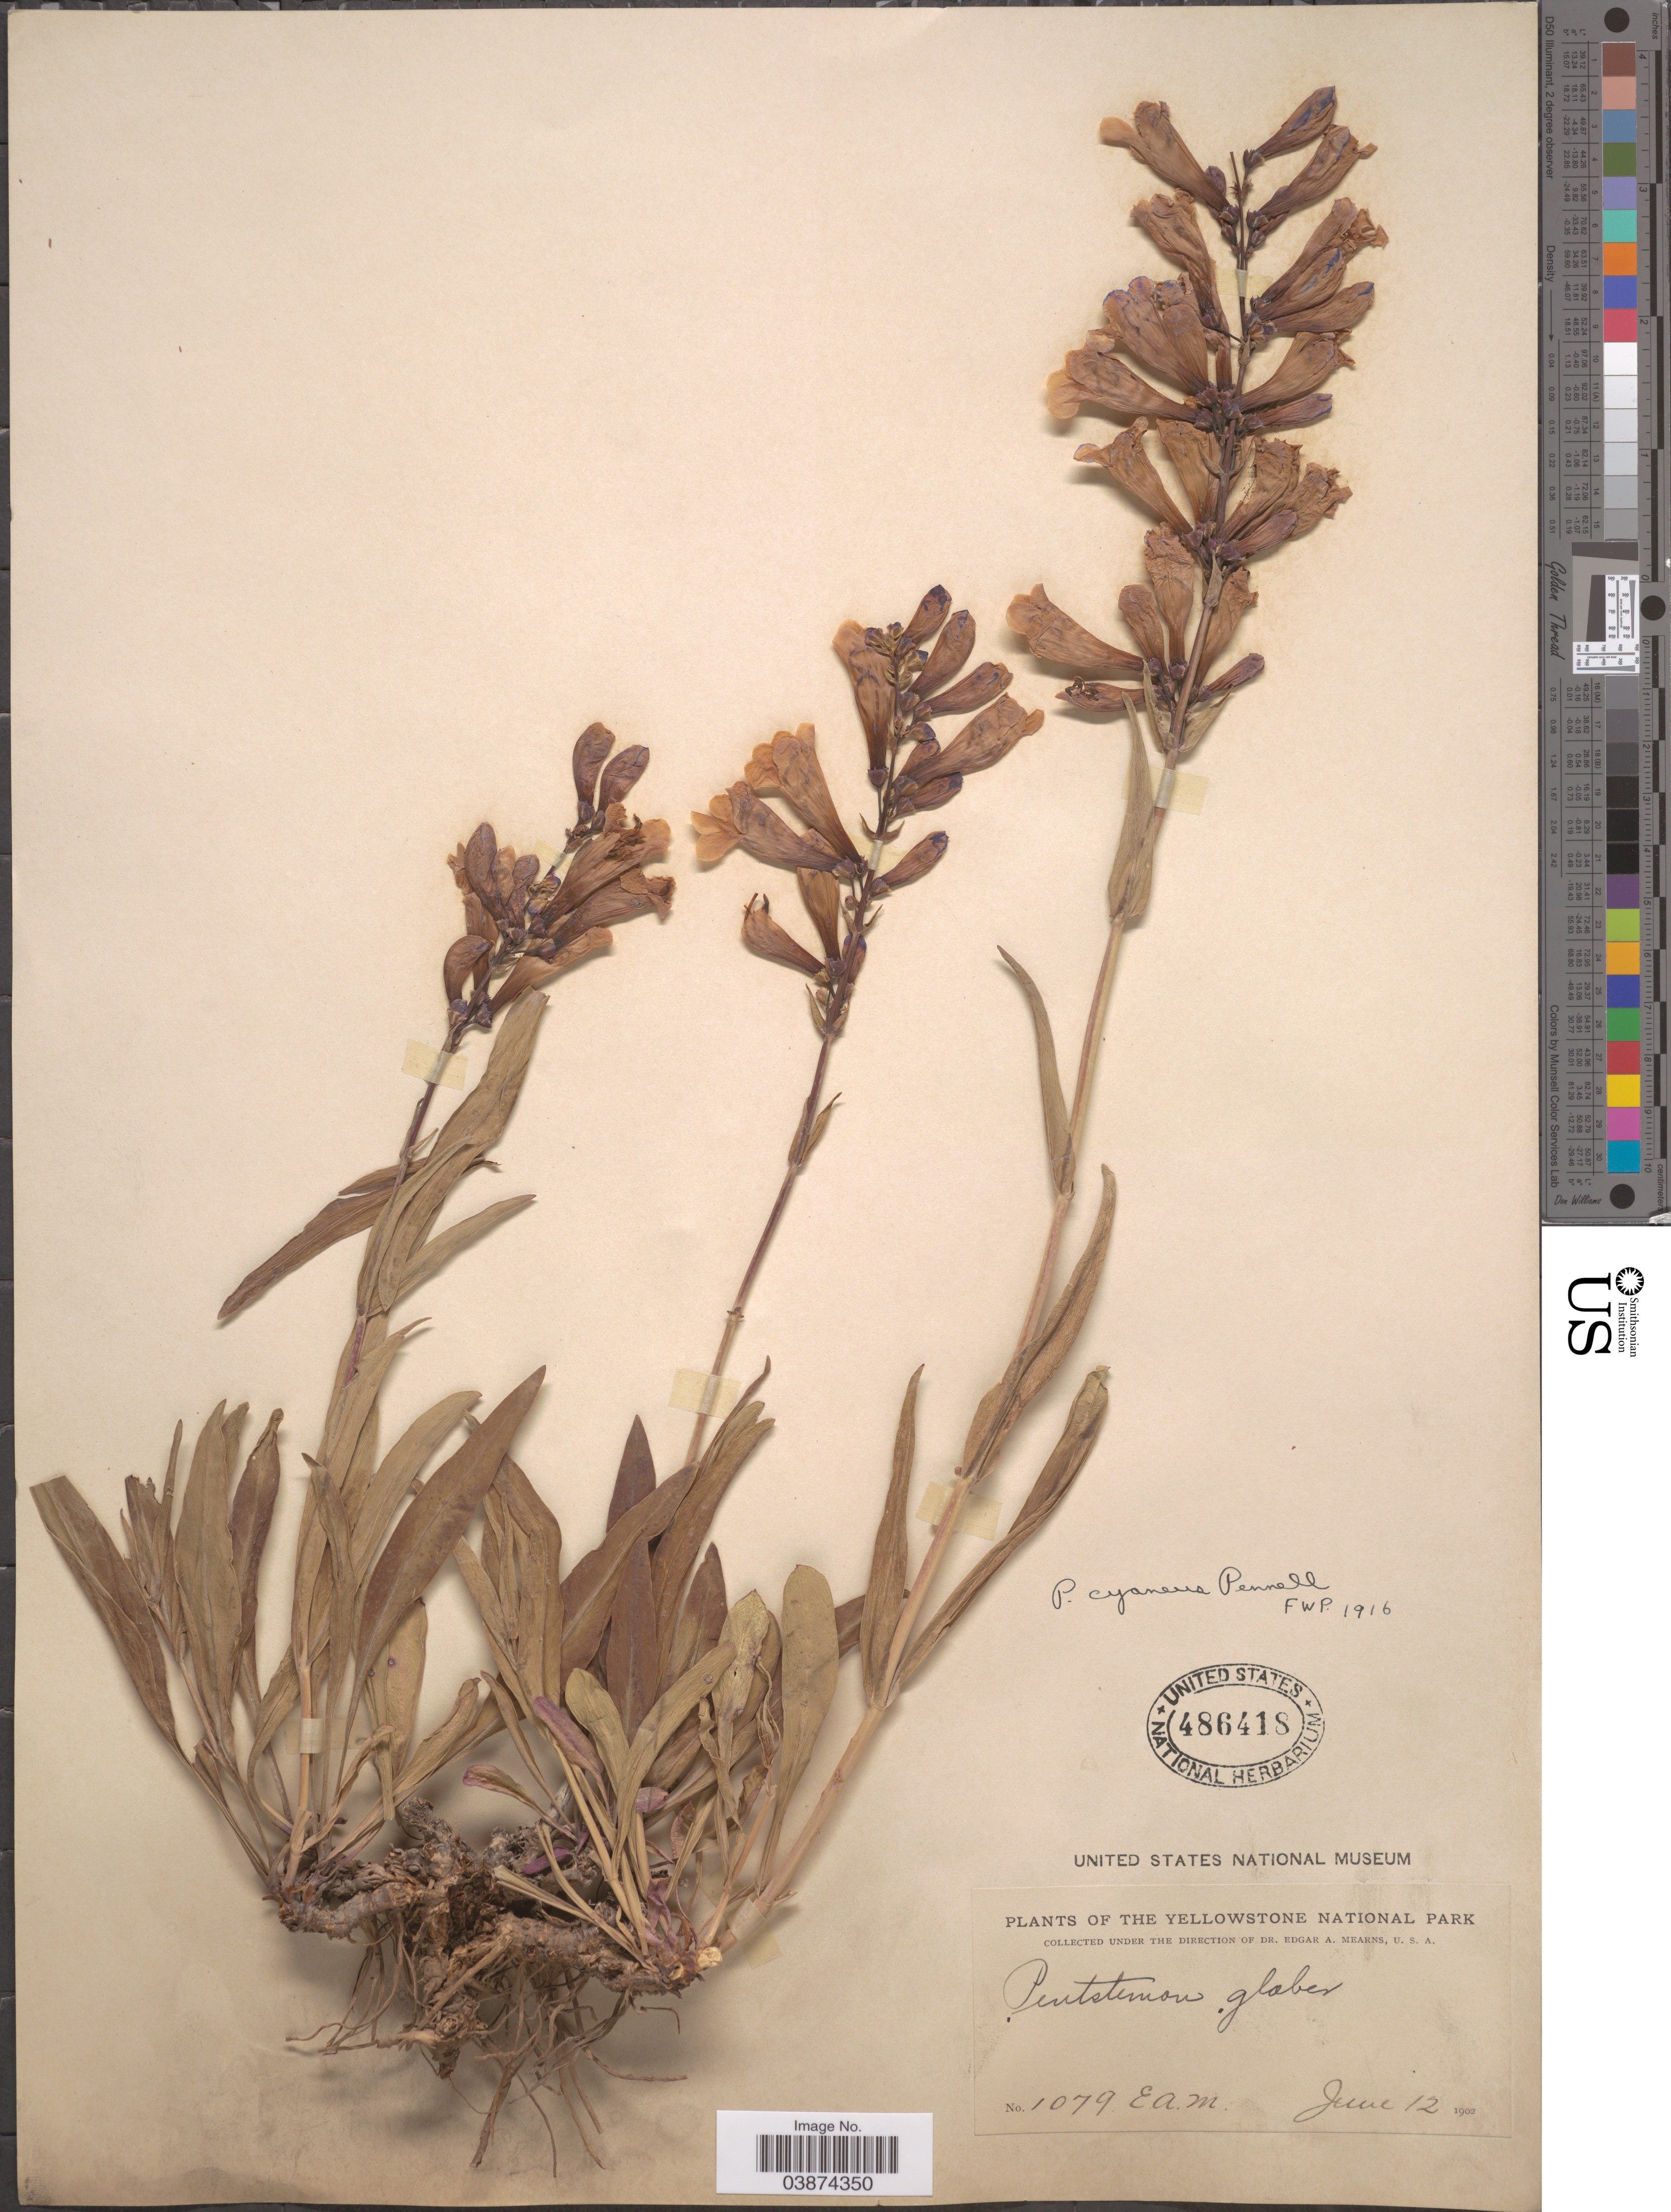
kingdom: Plantae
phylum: Tracheophyta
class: Magnoliopsida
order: Lamiales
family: Plantaginaceae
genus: Penstemon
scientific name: Penstemon cyaneus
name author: Pennell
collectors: E. A. Mearns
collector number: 1079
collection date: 1902-06-12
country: United States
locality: The Yellowstone National Park.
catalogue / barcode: US 486418